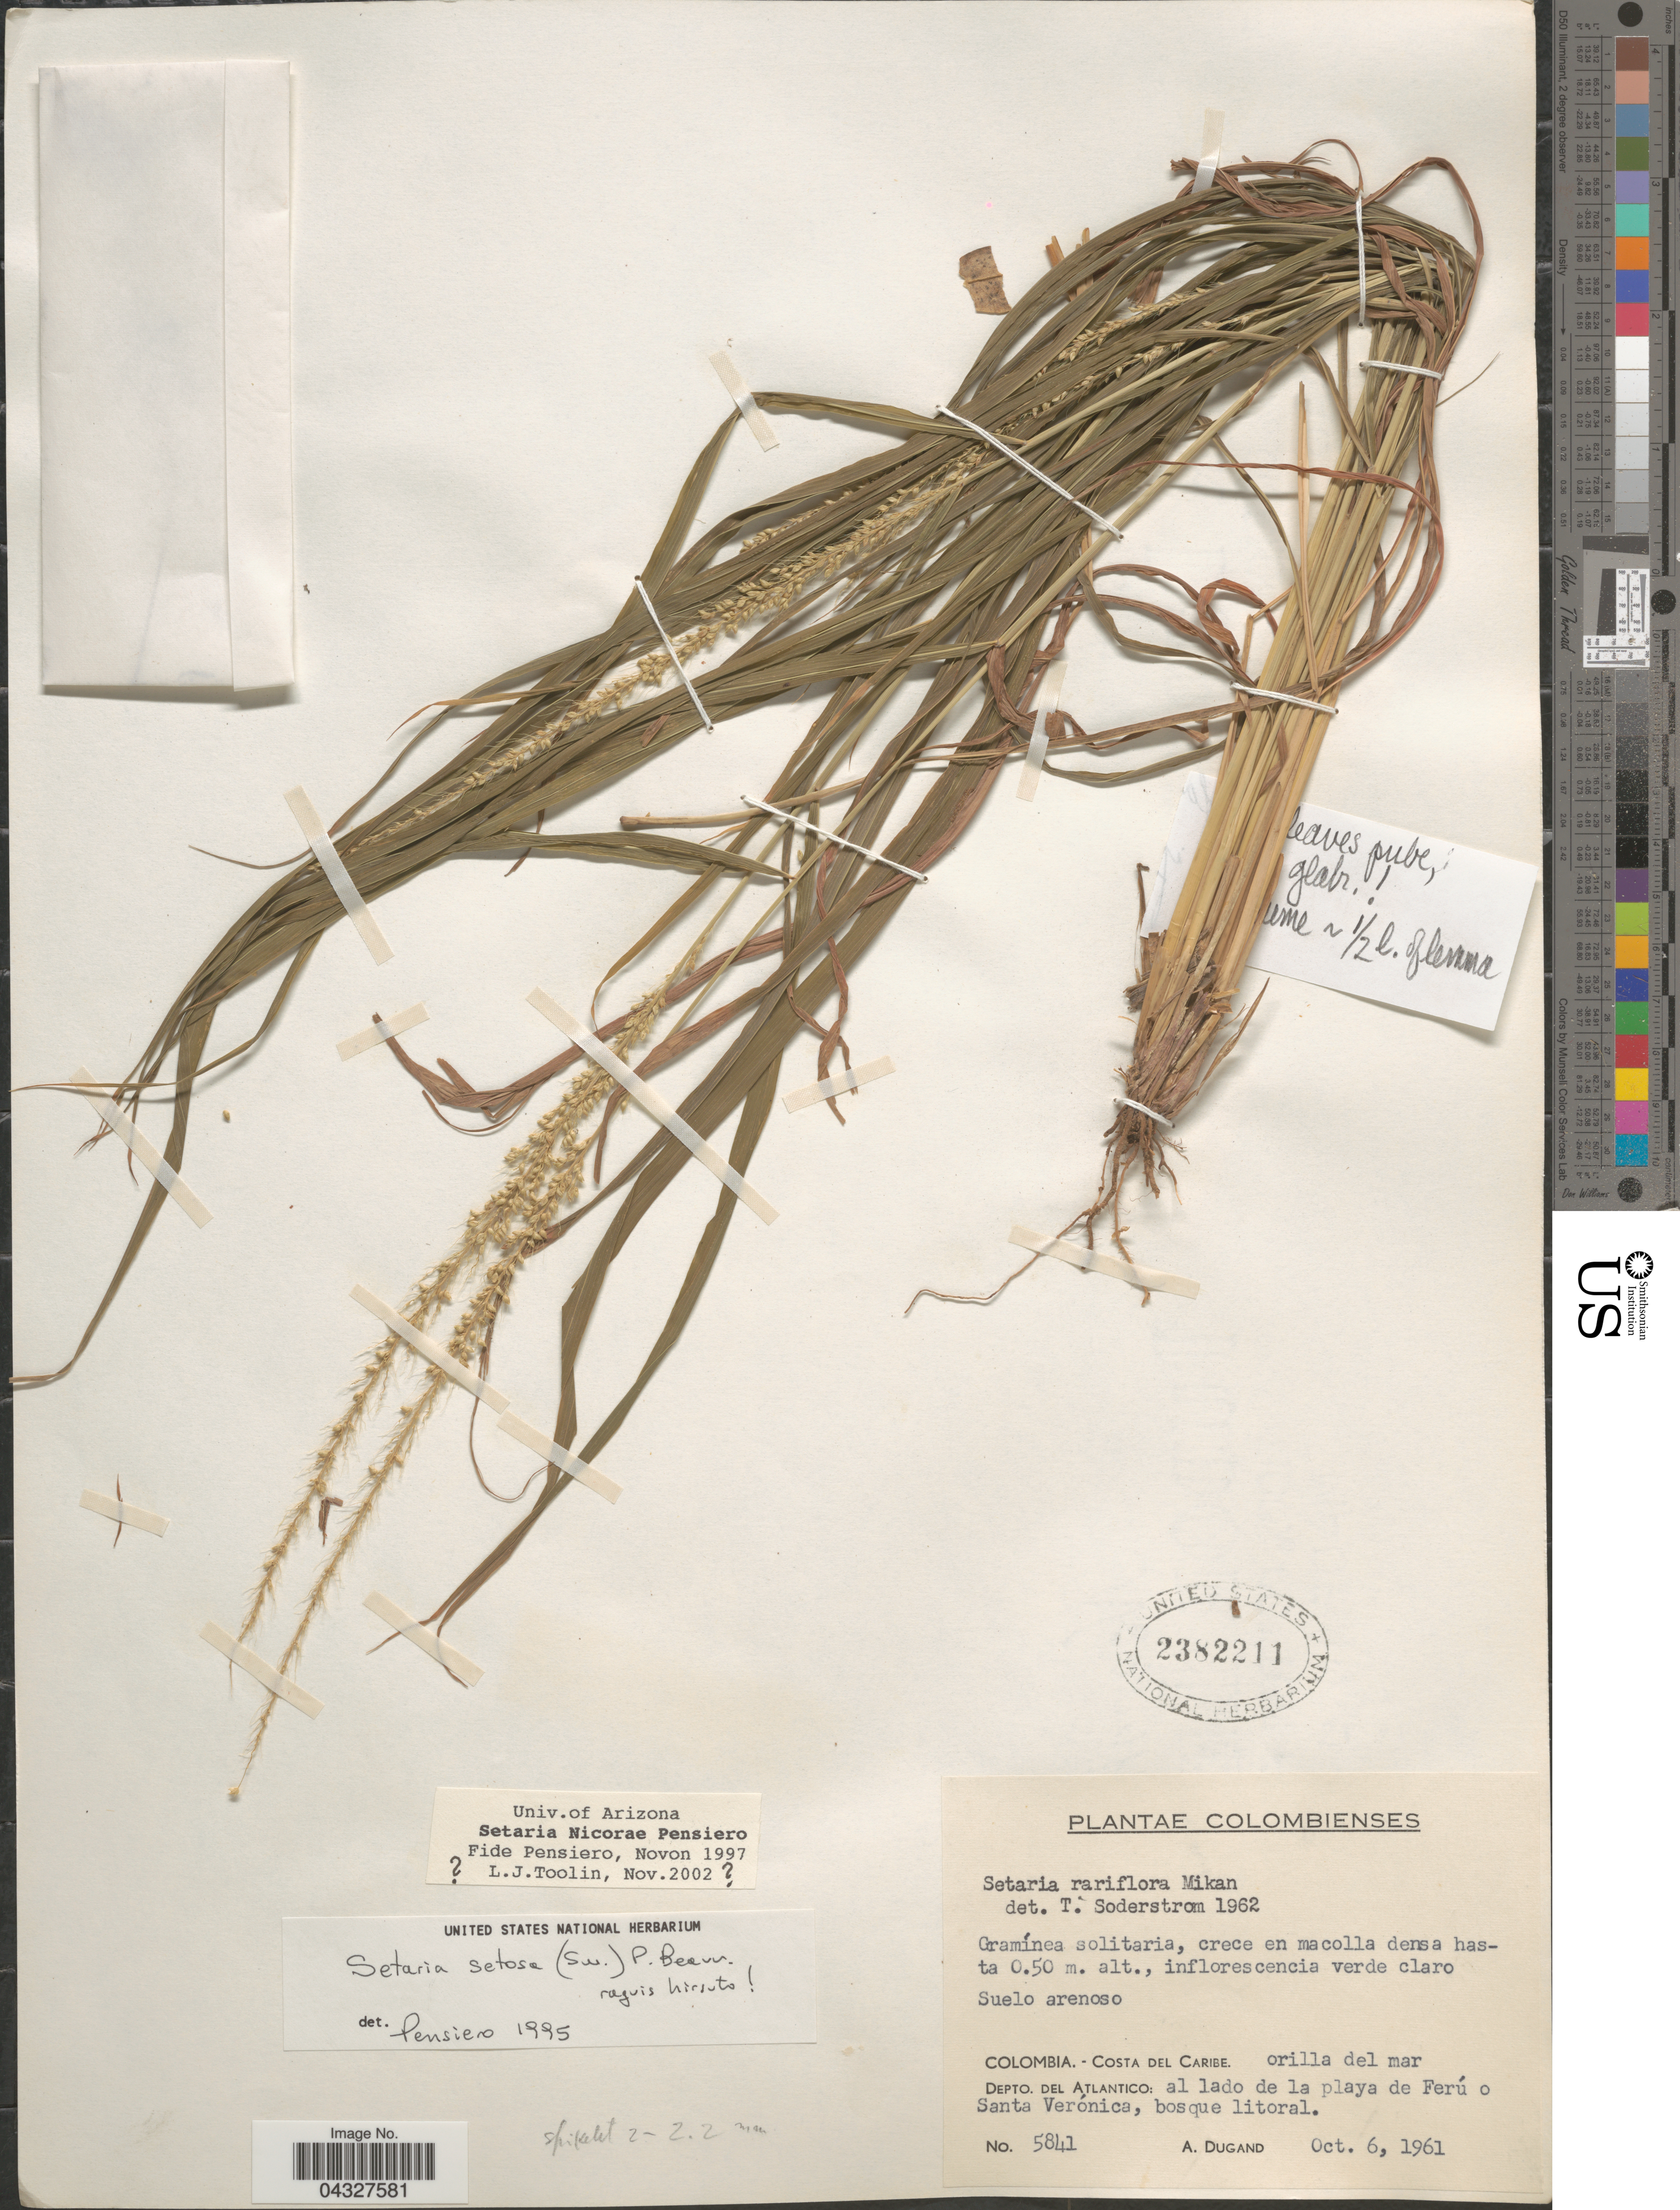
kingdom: Plantae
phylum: Tracheophyta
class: Liliopsida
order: Poales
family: Poaceae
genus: Setaria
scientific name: Setaria nicorae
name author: Pensiero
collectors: A. Dugand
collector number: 5841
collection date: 1961-10-06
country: Colombia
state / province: Atlántico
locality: Costa del Caribe. Orilla del mar. Depto. del Atlantico: al lado de la playa de Ferú o Santa Veronica, bosque litoral.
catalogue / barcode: US 2382211